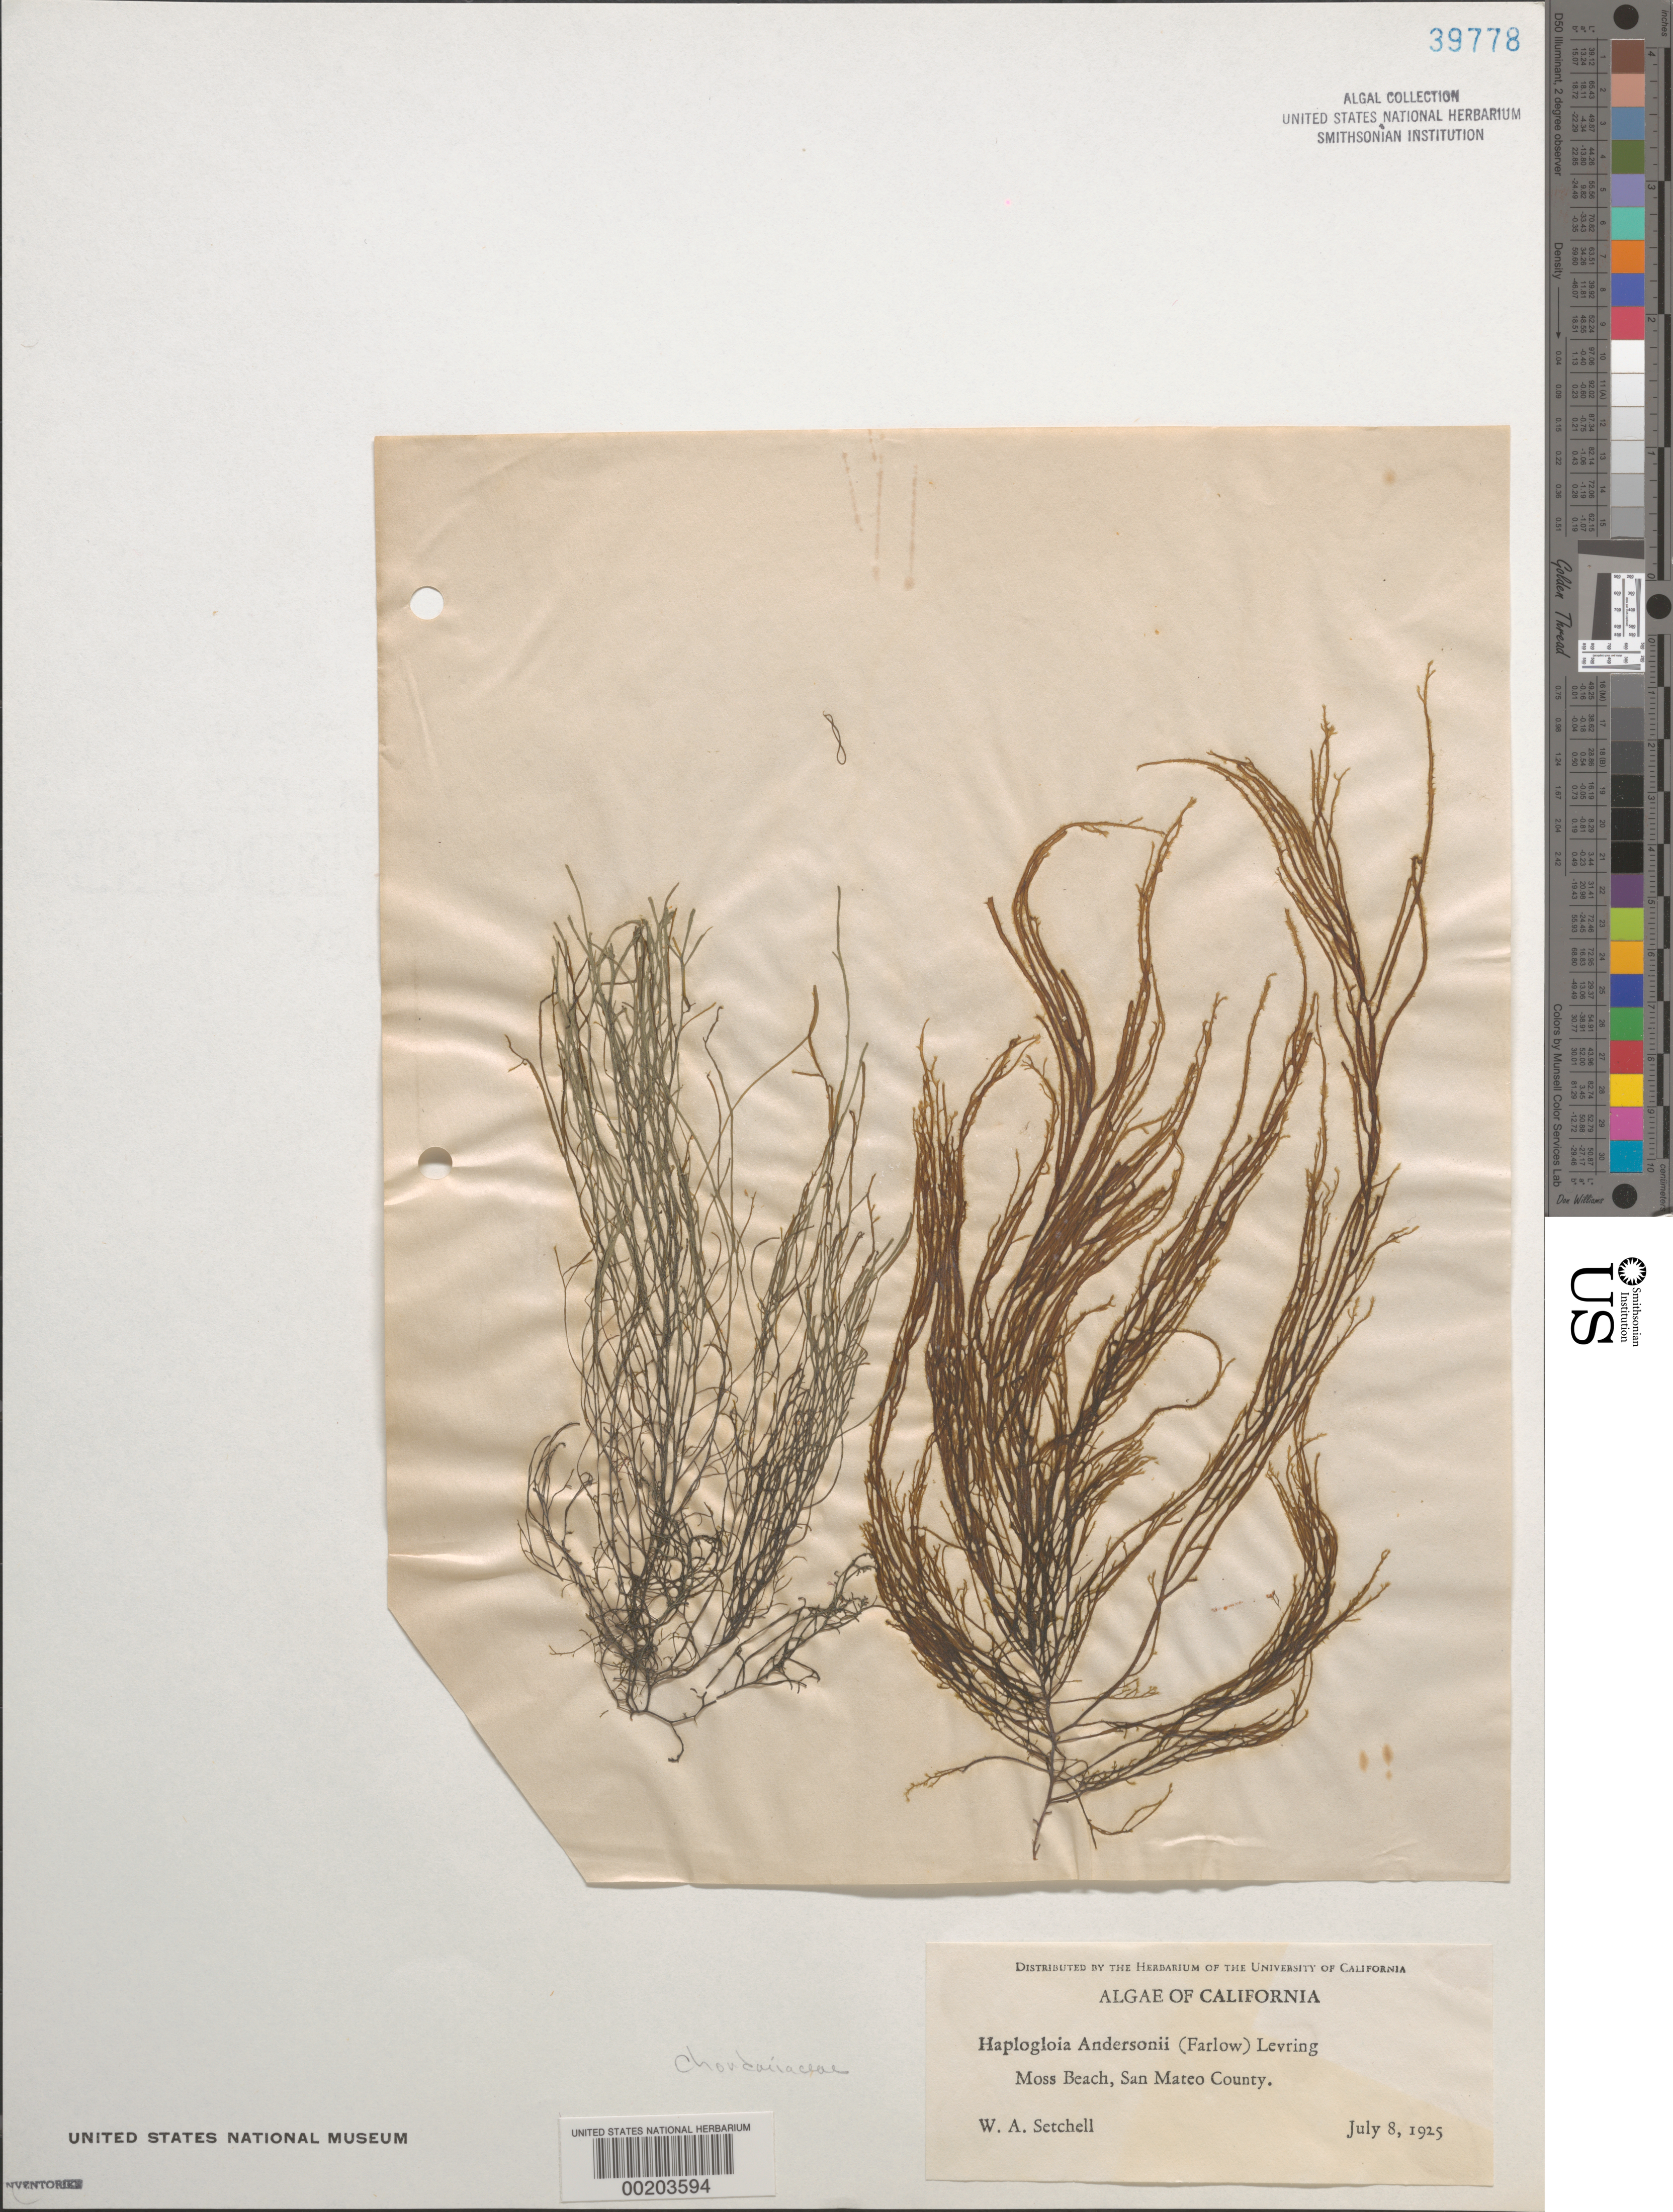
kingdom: Chromista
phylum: Ochrophyta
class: Phaeophyceae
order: Ectocarpales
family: Chordariaceae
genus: Haplogloia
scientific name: Haplogloia andersonii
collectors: W. Setchell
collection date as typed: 08 Jul 1925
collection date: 1925-07-08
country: United States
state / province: California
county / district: San Mateo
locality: Moss Beach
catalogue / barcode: US 39778